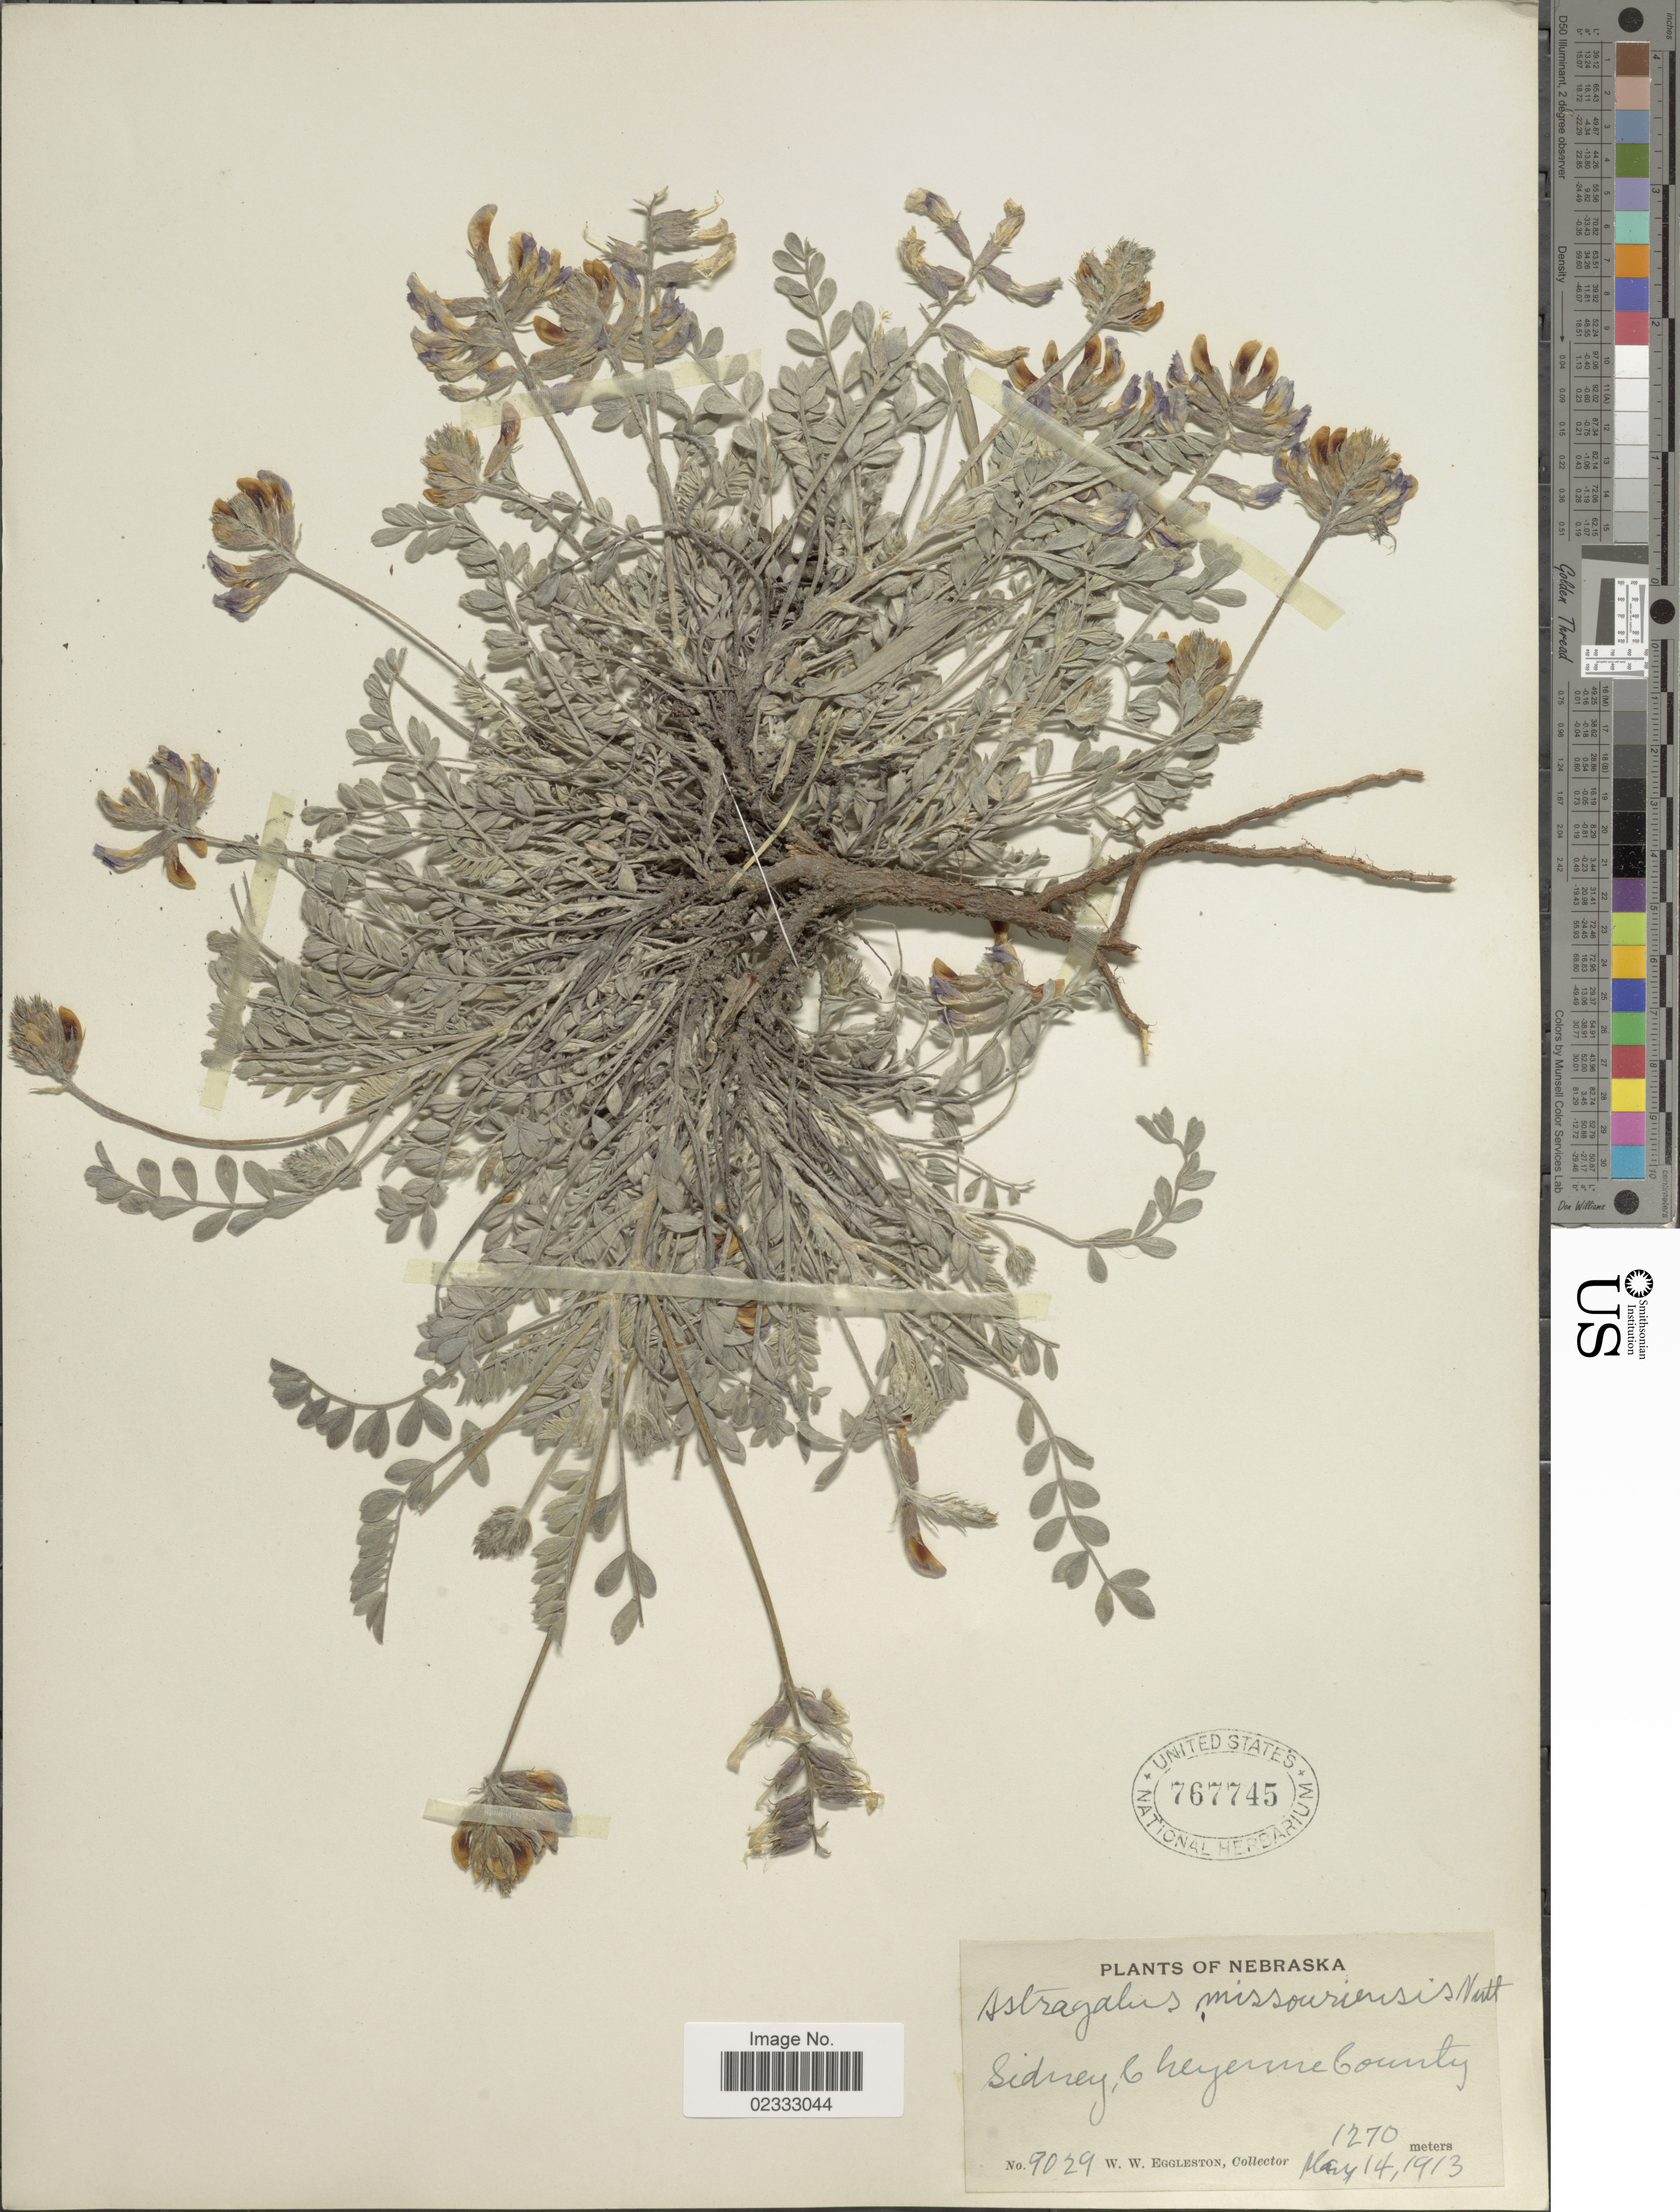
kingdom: Plantae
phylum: Tracheophyta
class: Magnoliopsida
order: Fabales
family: Fabaceae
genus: Astragalus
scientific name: Astragalus missouriensis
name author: Nutt.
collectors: W. W. Eggleston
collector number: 9029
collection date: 1913-05-14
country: United States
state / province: Nebraska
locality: Sidney, Cheyenne County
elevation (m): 1270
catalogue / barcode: US 767745